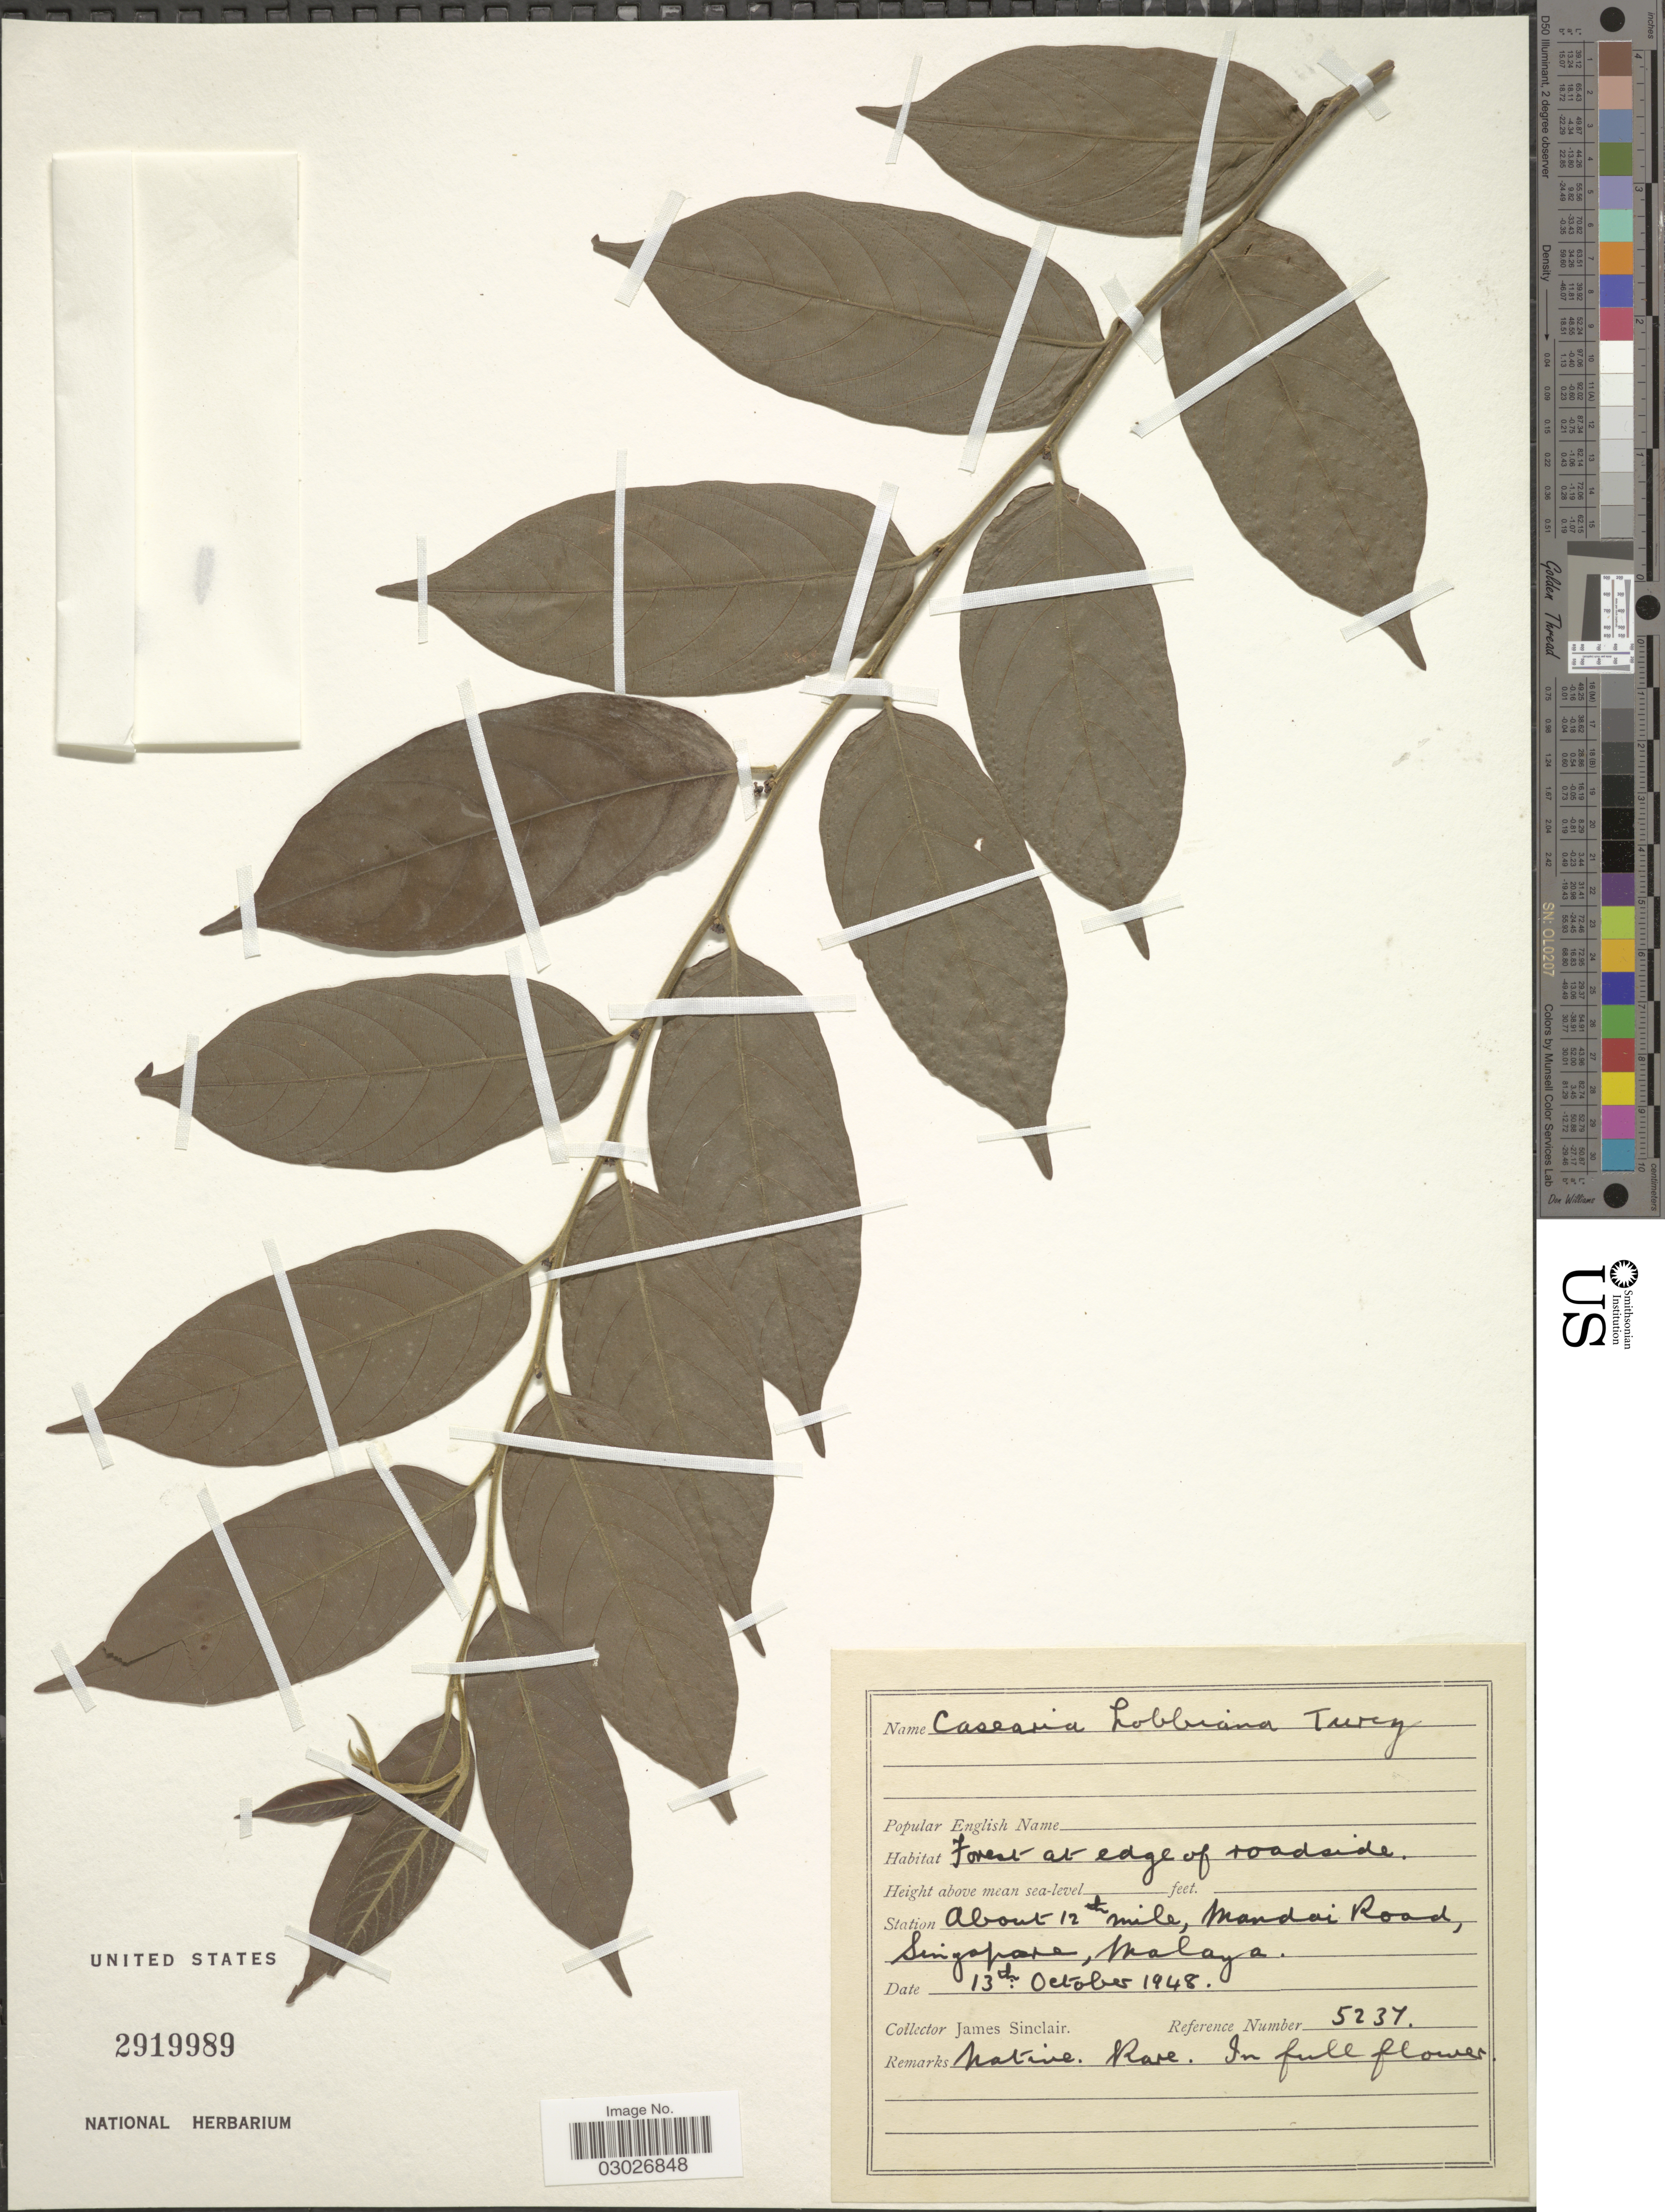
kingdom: Plantae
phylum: Tracheophyta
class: Magnoliopsida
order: Malpighiales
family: Salicaceae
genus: Casearia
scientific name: Casearia lobbiana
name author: Turcz.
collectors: J. Sinclair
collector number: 5237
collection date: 1948-10-13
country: Singapore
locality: About 12th mile, Mandai Road.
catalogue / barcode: US 2919989